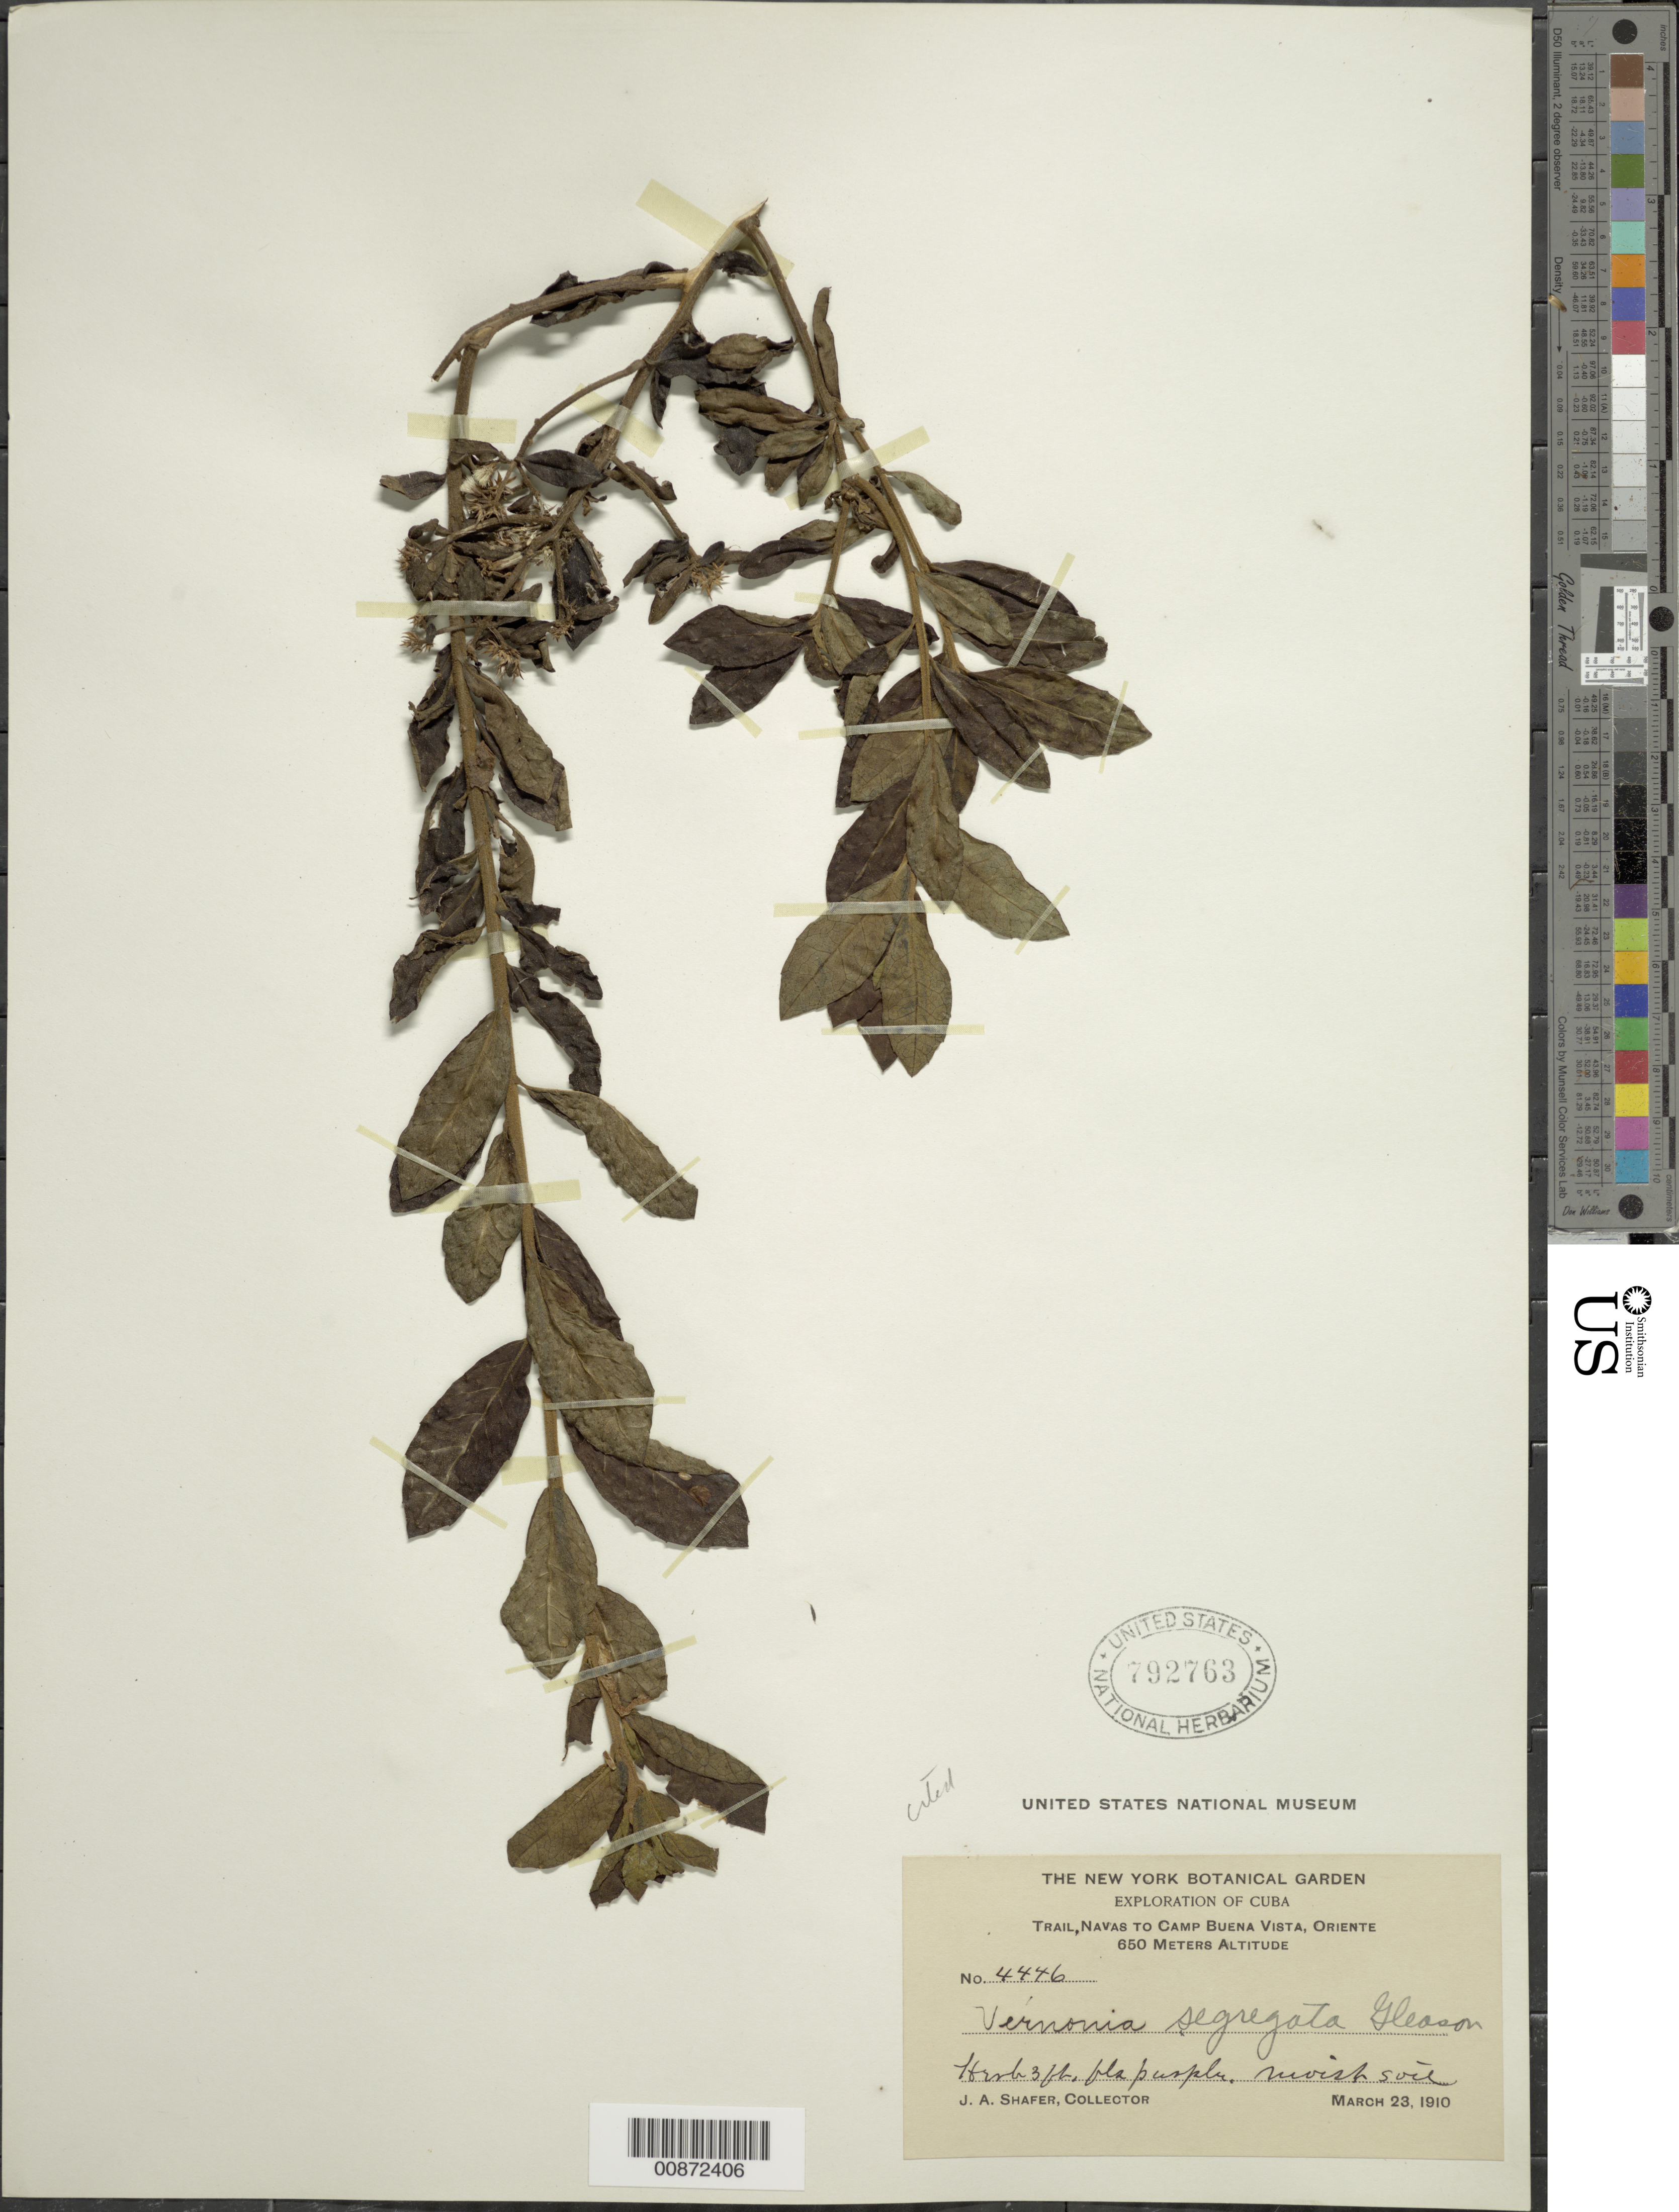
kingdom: Plantae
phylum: Tracheophyta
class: Magnoliopsida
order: Asterales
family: Asteraceae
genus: Lepidaploa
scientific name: Lepidaploa segregata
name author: (Gleason) H. Rob.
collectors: J. A. Shafer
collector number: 4446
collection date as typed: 23 Mar 1910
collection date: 1910-03-23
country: Cuba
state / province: Oriente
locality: Trail, Navas to Camp Buena Vista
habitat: Along trail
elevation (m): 650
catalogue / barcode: US 792763